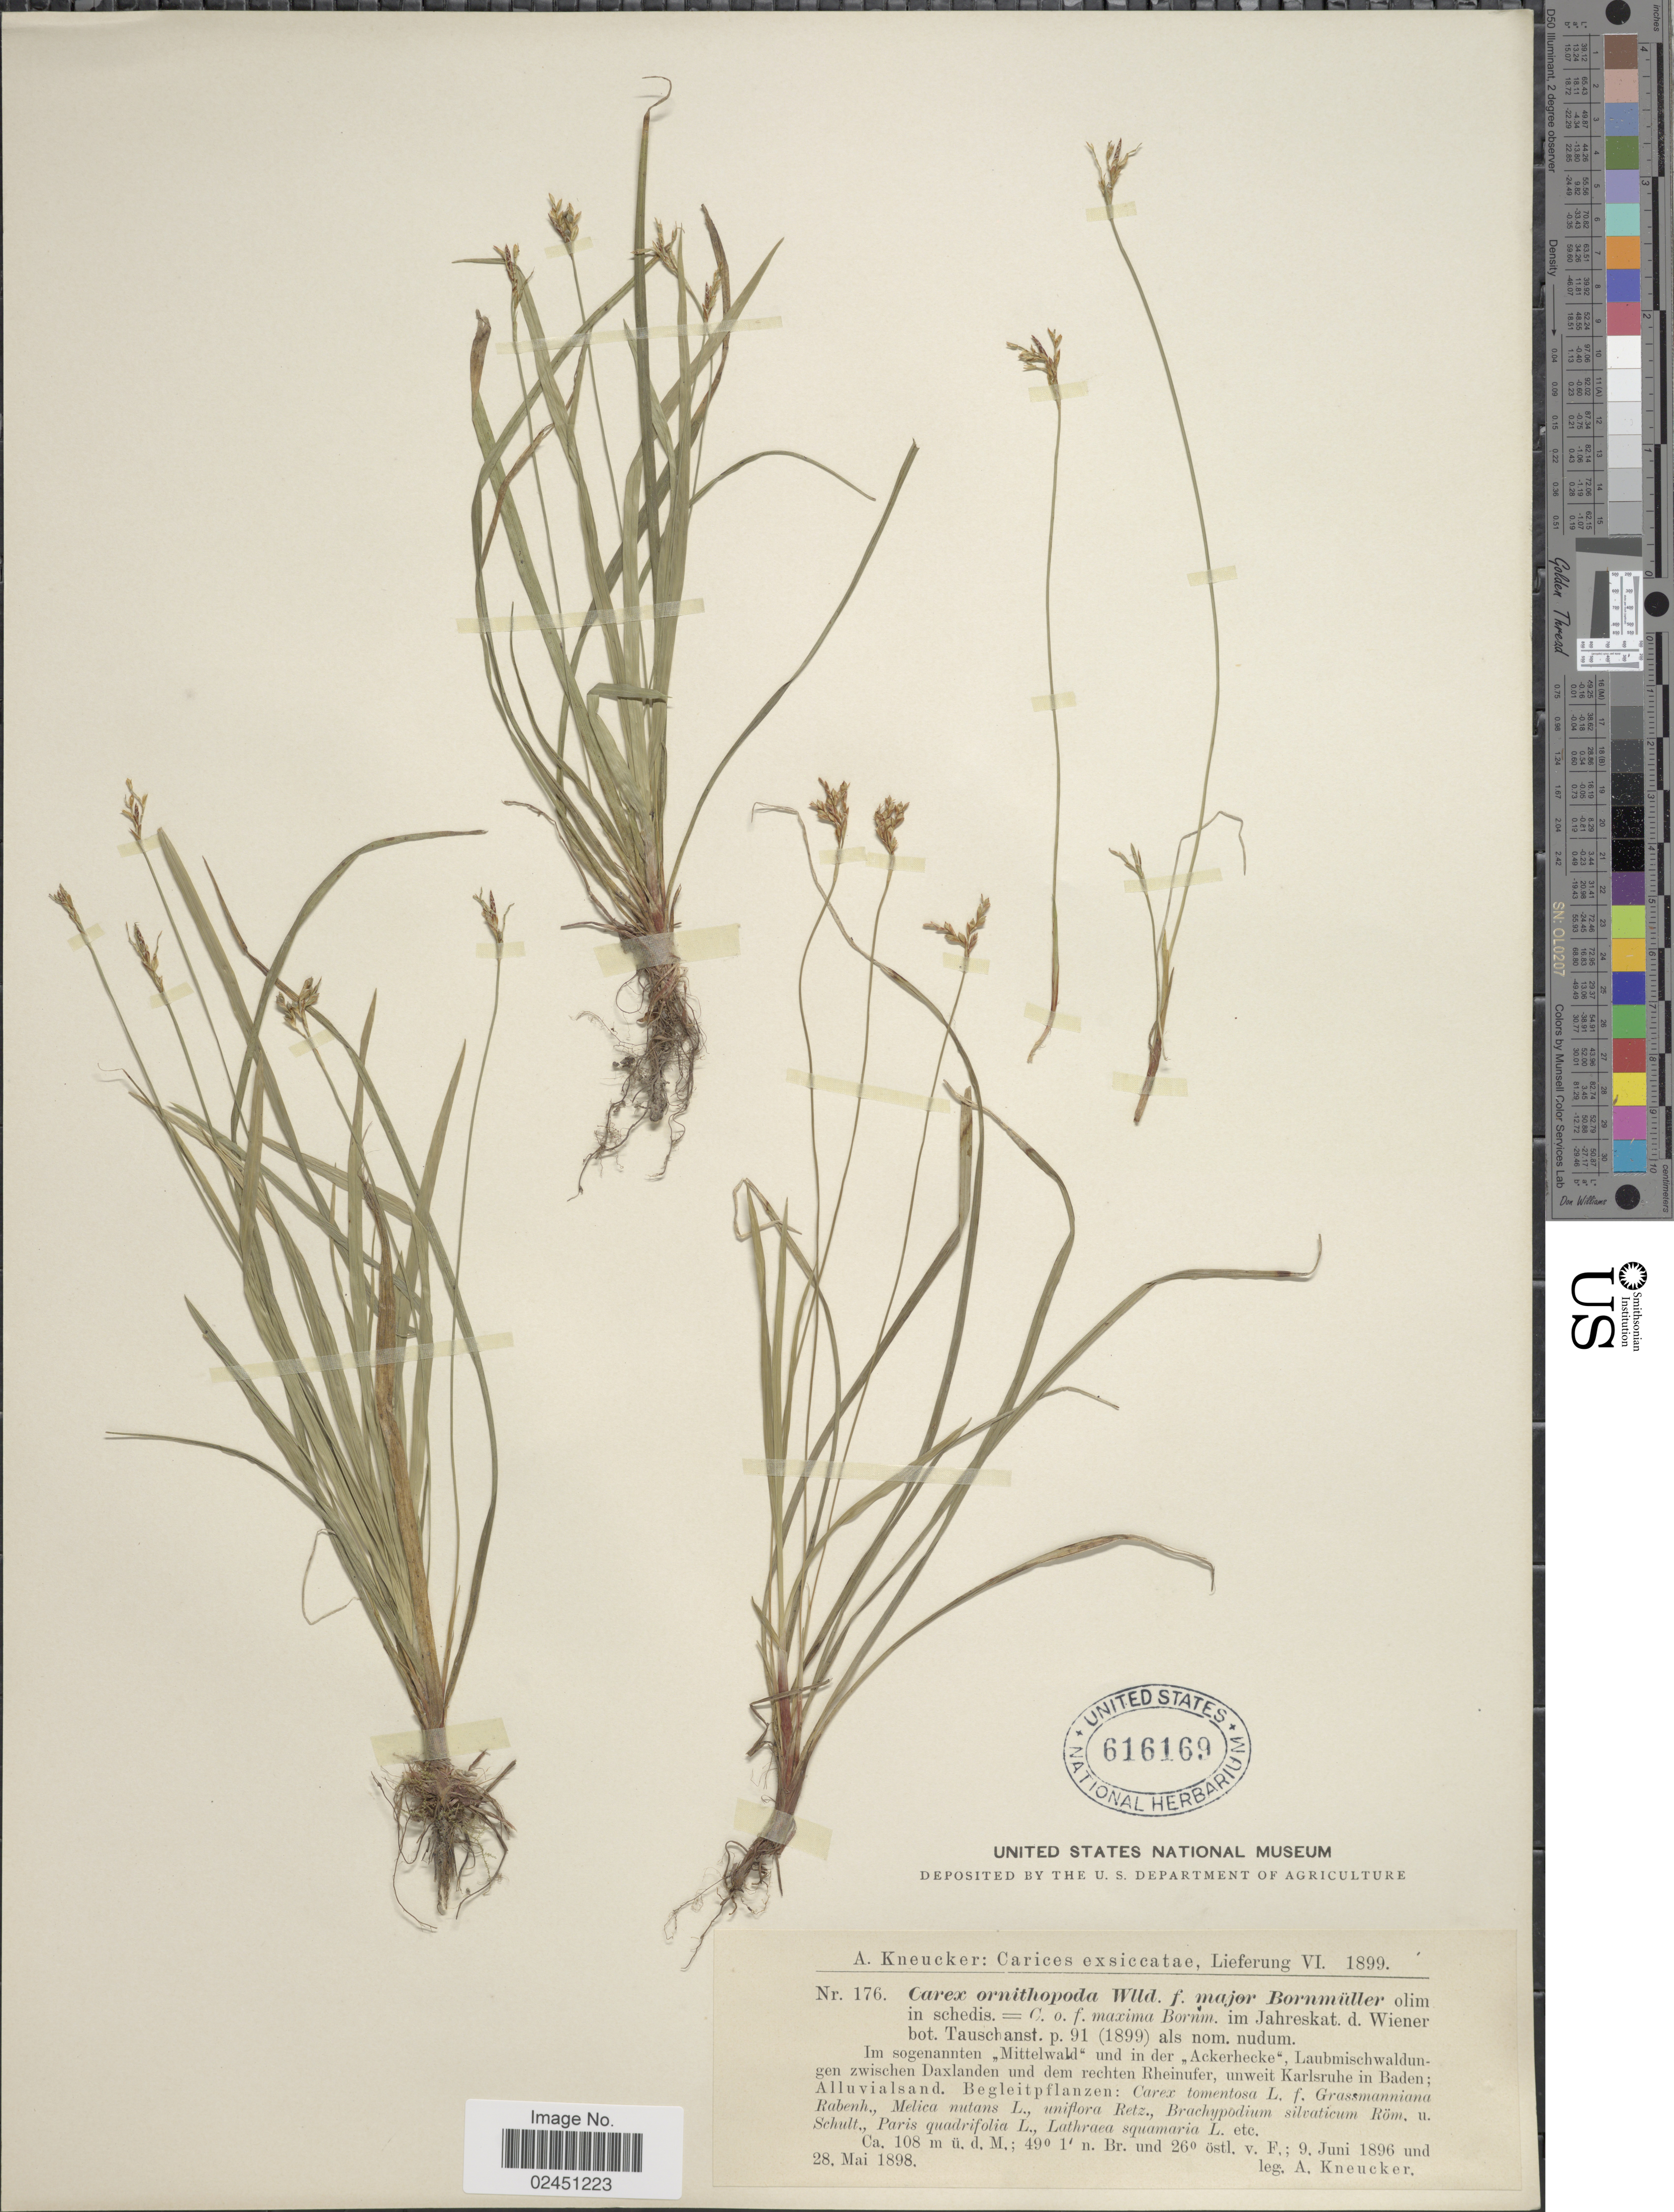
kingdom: Plantae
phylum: Tracheophyta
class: Liliopsida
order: Poales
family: Cyperaceae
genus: Carex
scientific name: Carex ornithopoda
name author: Willd.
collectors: A. Kneucker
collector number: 176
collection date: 1896-06-09/1898-05-28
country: Germany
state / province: Baden-Württemberg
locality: Im sogenannten ,,Mittelwald"und in der ,,Ackerhecke"Laubmischwaldungen zwischen Daxlanden und dem rechten Rheinufer, unweit Karlsruhe in Baden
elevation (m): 108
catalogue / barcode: US 616169